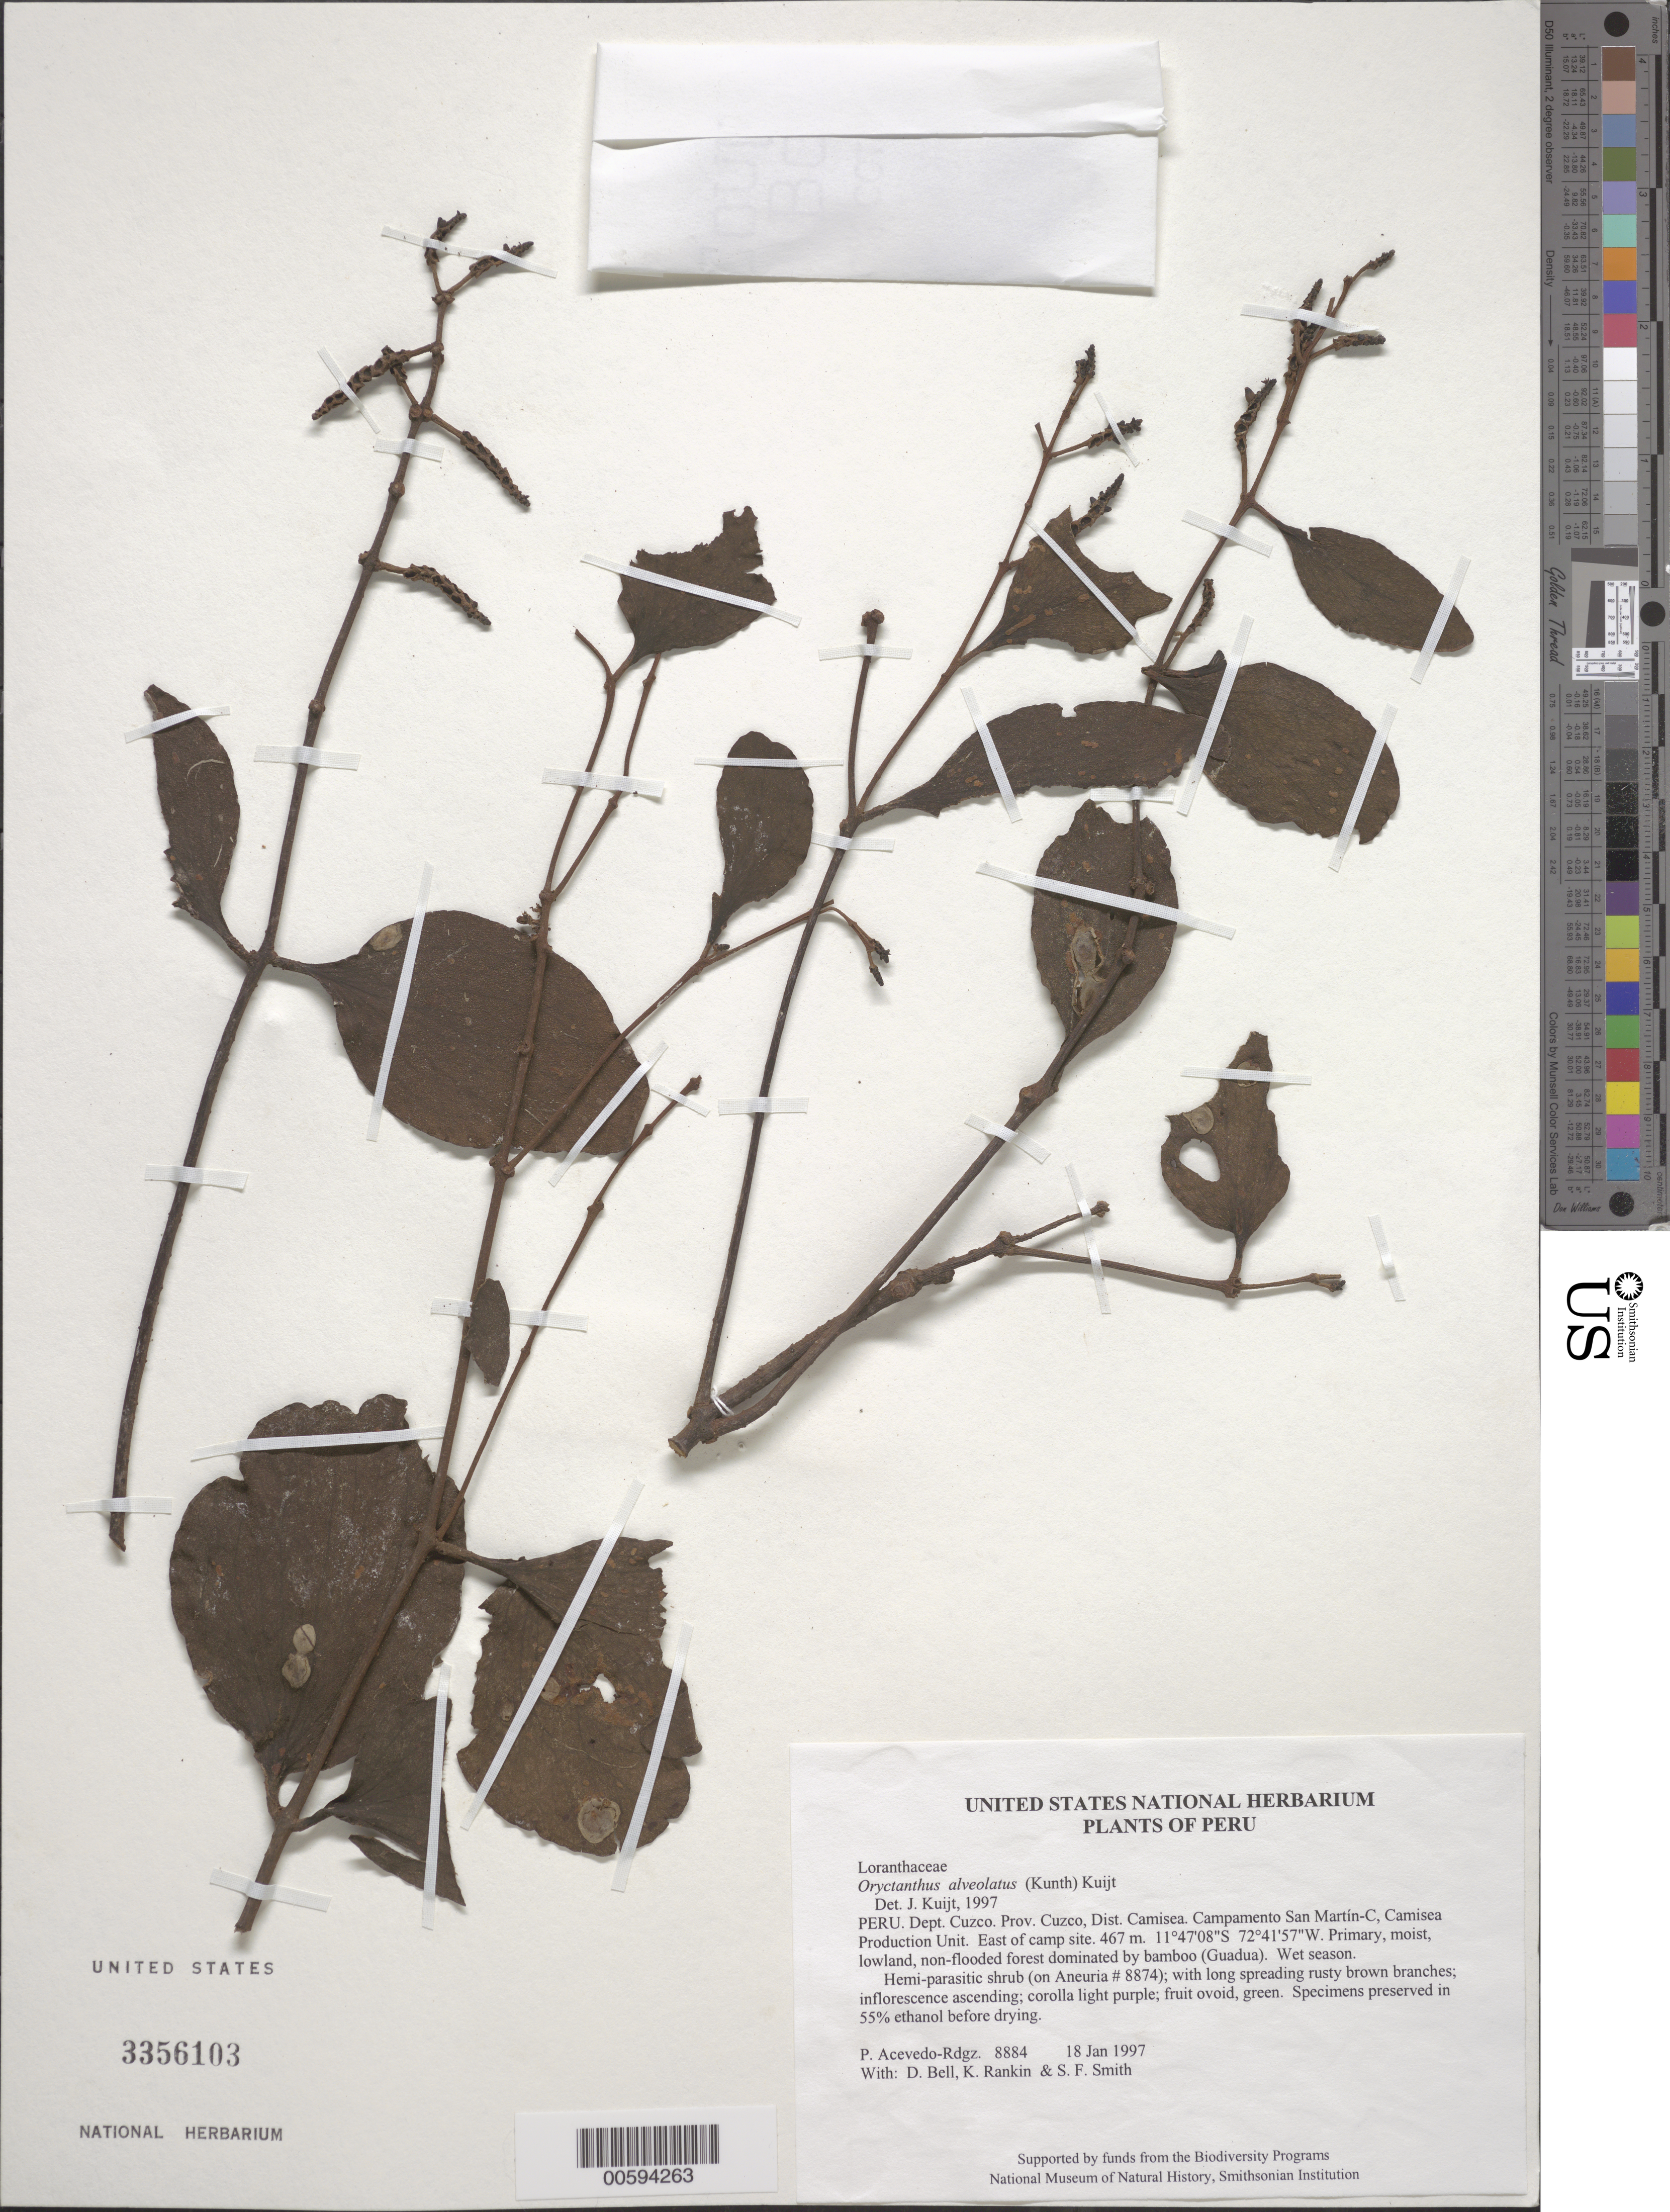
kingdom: Plantae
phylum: Tracheophyta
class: Magnoliopsida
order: Santalales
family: Loranthaceae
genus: Oryctanthus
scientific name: Oryctanthus alveolatus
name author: (Kunth) Kuijt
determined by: Kuijt, Job, (CANADA)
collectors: P. Acevedo-Rodr., D. A. Bell, K. B. Rankin & S.F. Smith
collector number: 8884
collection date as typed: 18 Jan 1997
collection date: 1997-01-18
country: Peru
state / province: Cusco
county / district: Cusco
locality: Districto Camisea, Campamento San Martín-C, Camisea Production Unit. East of camp site.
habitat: Primary, moist, lowland, non-flooded forest dominated by bamboo (Guadua). Wet season.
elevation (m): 467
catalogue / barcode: US 3356103